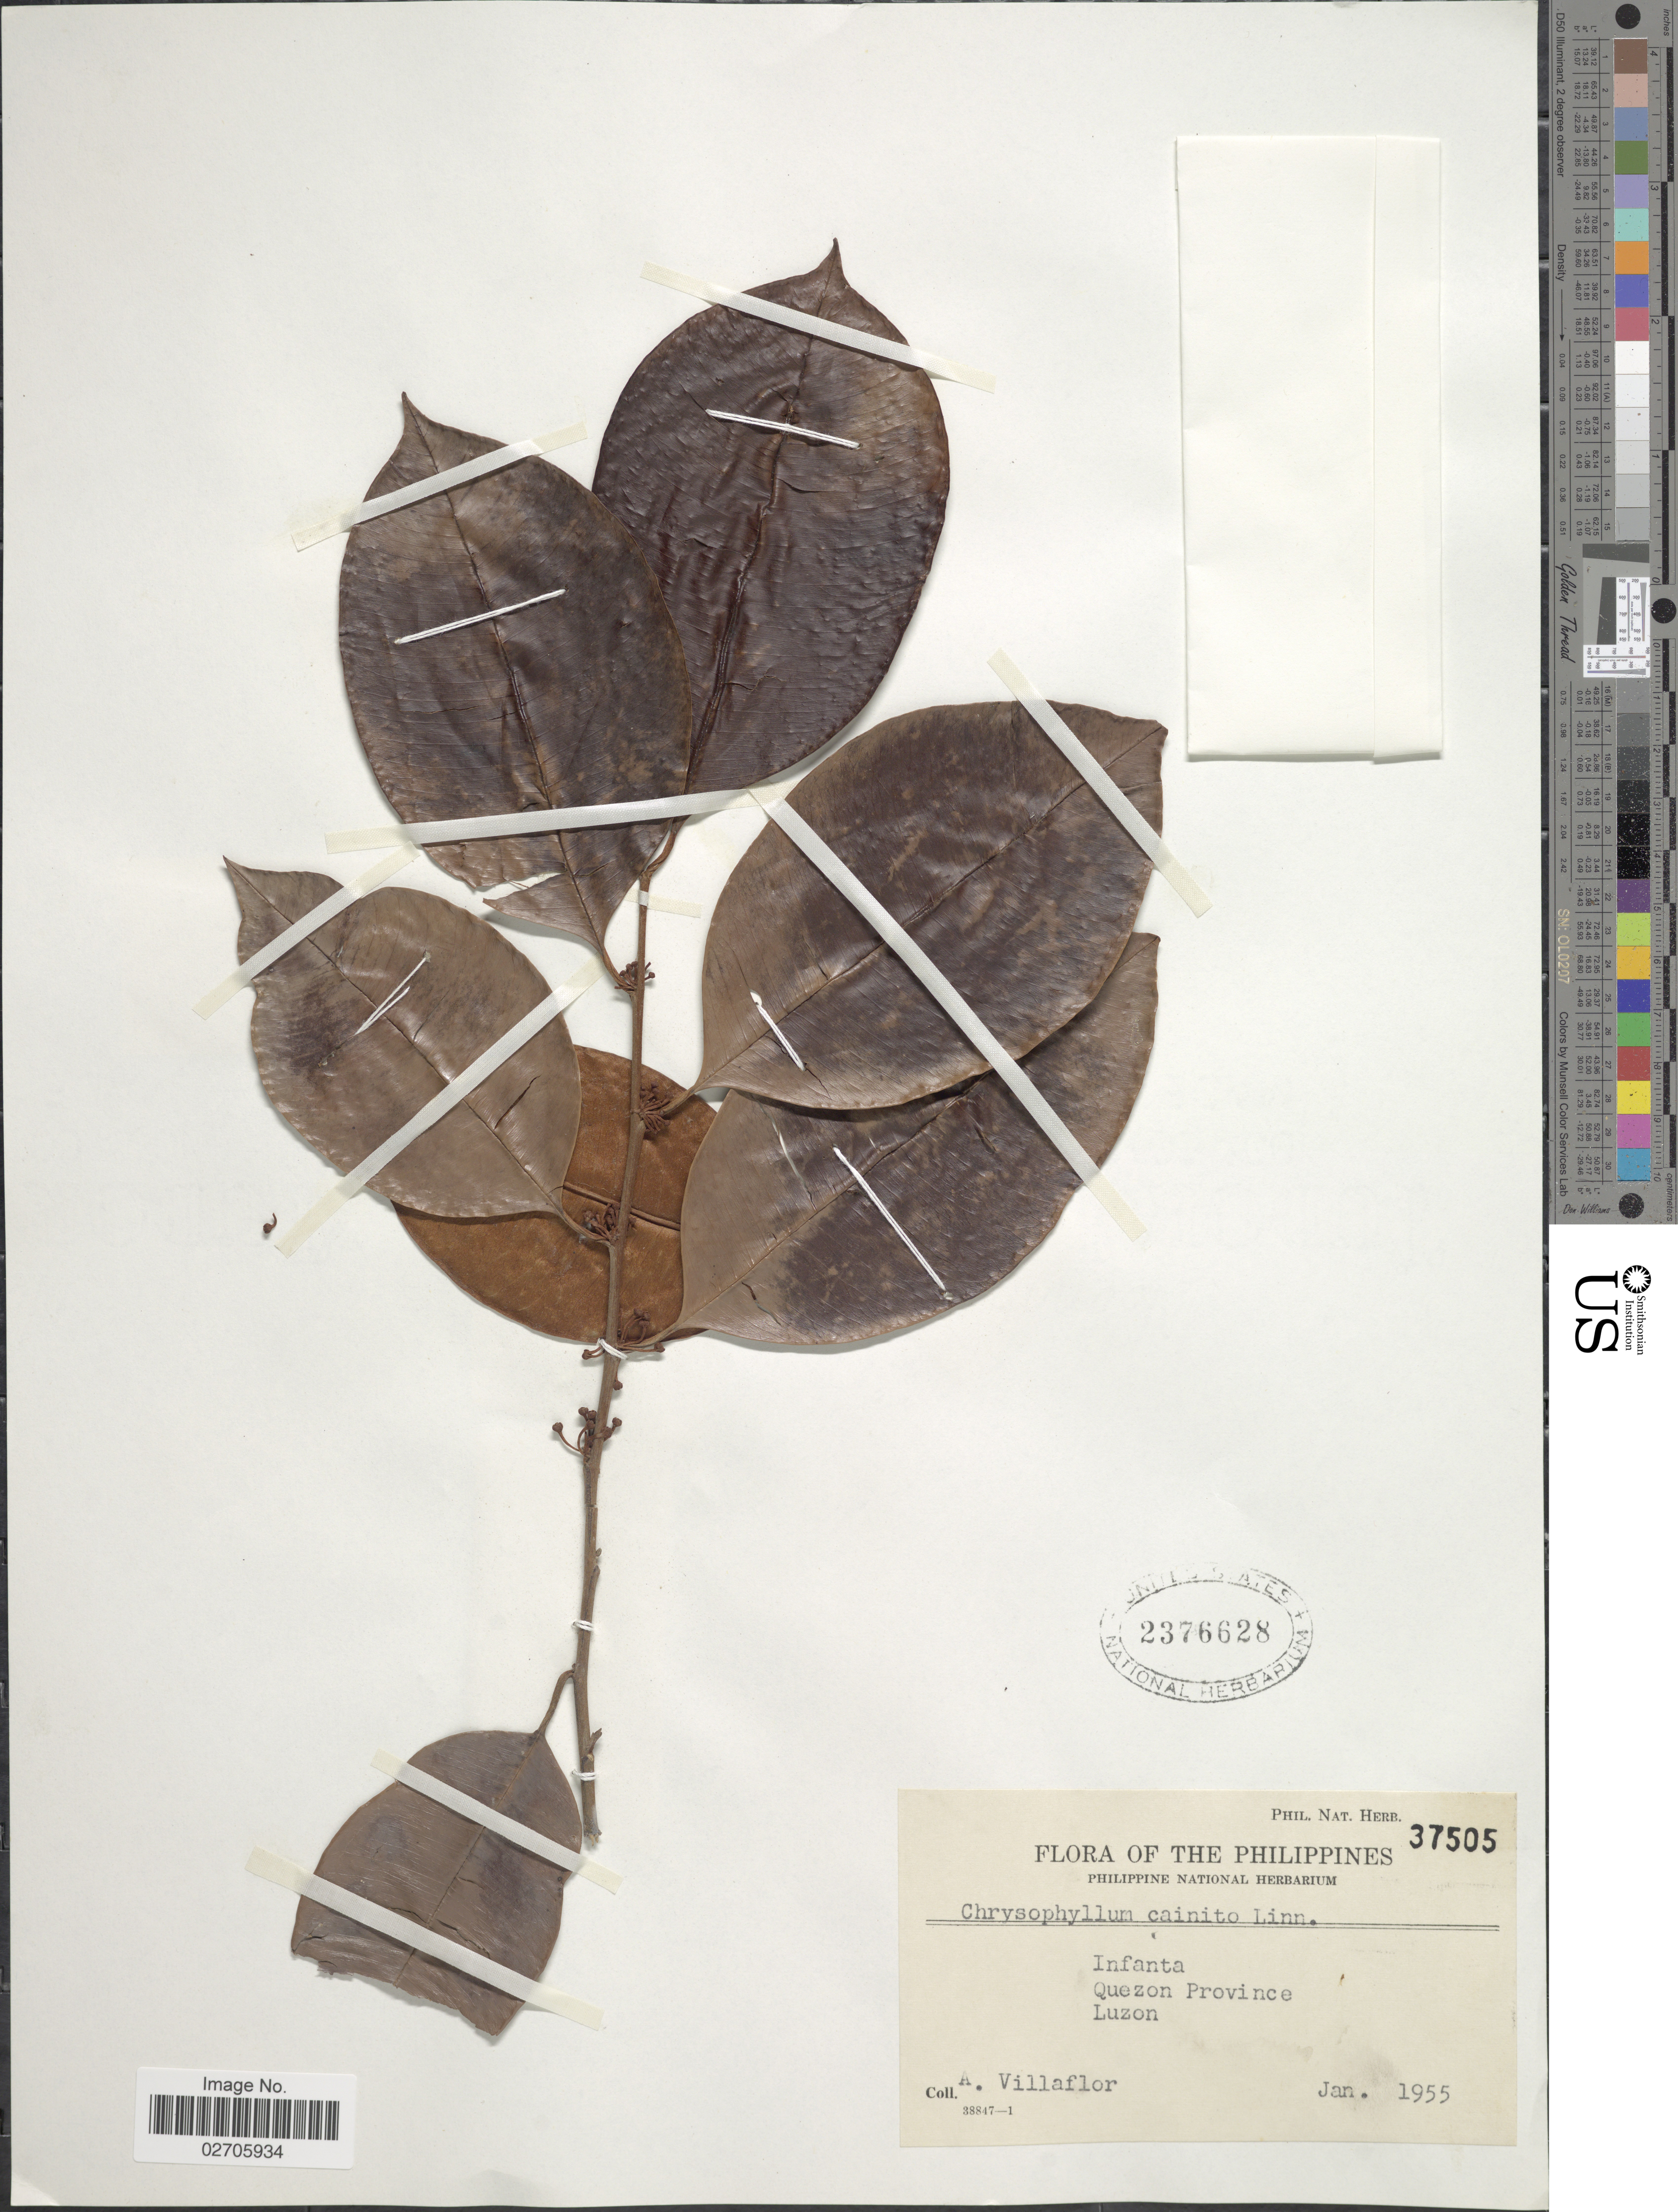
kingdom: Plantae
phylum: Tracheophyta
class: Magnoliopsida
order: Ericales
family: Sapotaceae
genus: Chrysophyllum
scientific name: Chrysophyllum cainito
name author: L.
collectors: A. Villaflor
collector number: Phil. Nat. Herb 37505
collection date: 1955-01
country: Philippines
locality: Infanta, Quezon Province, Luzon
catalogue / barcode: US 2376628